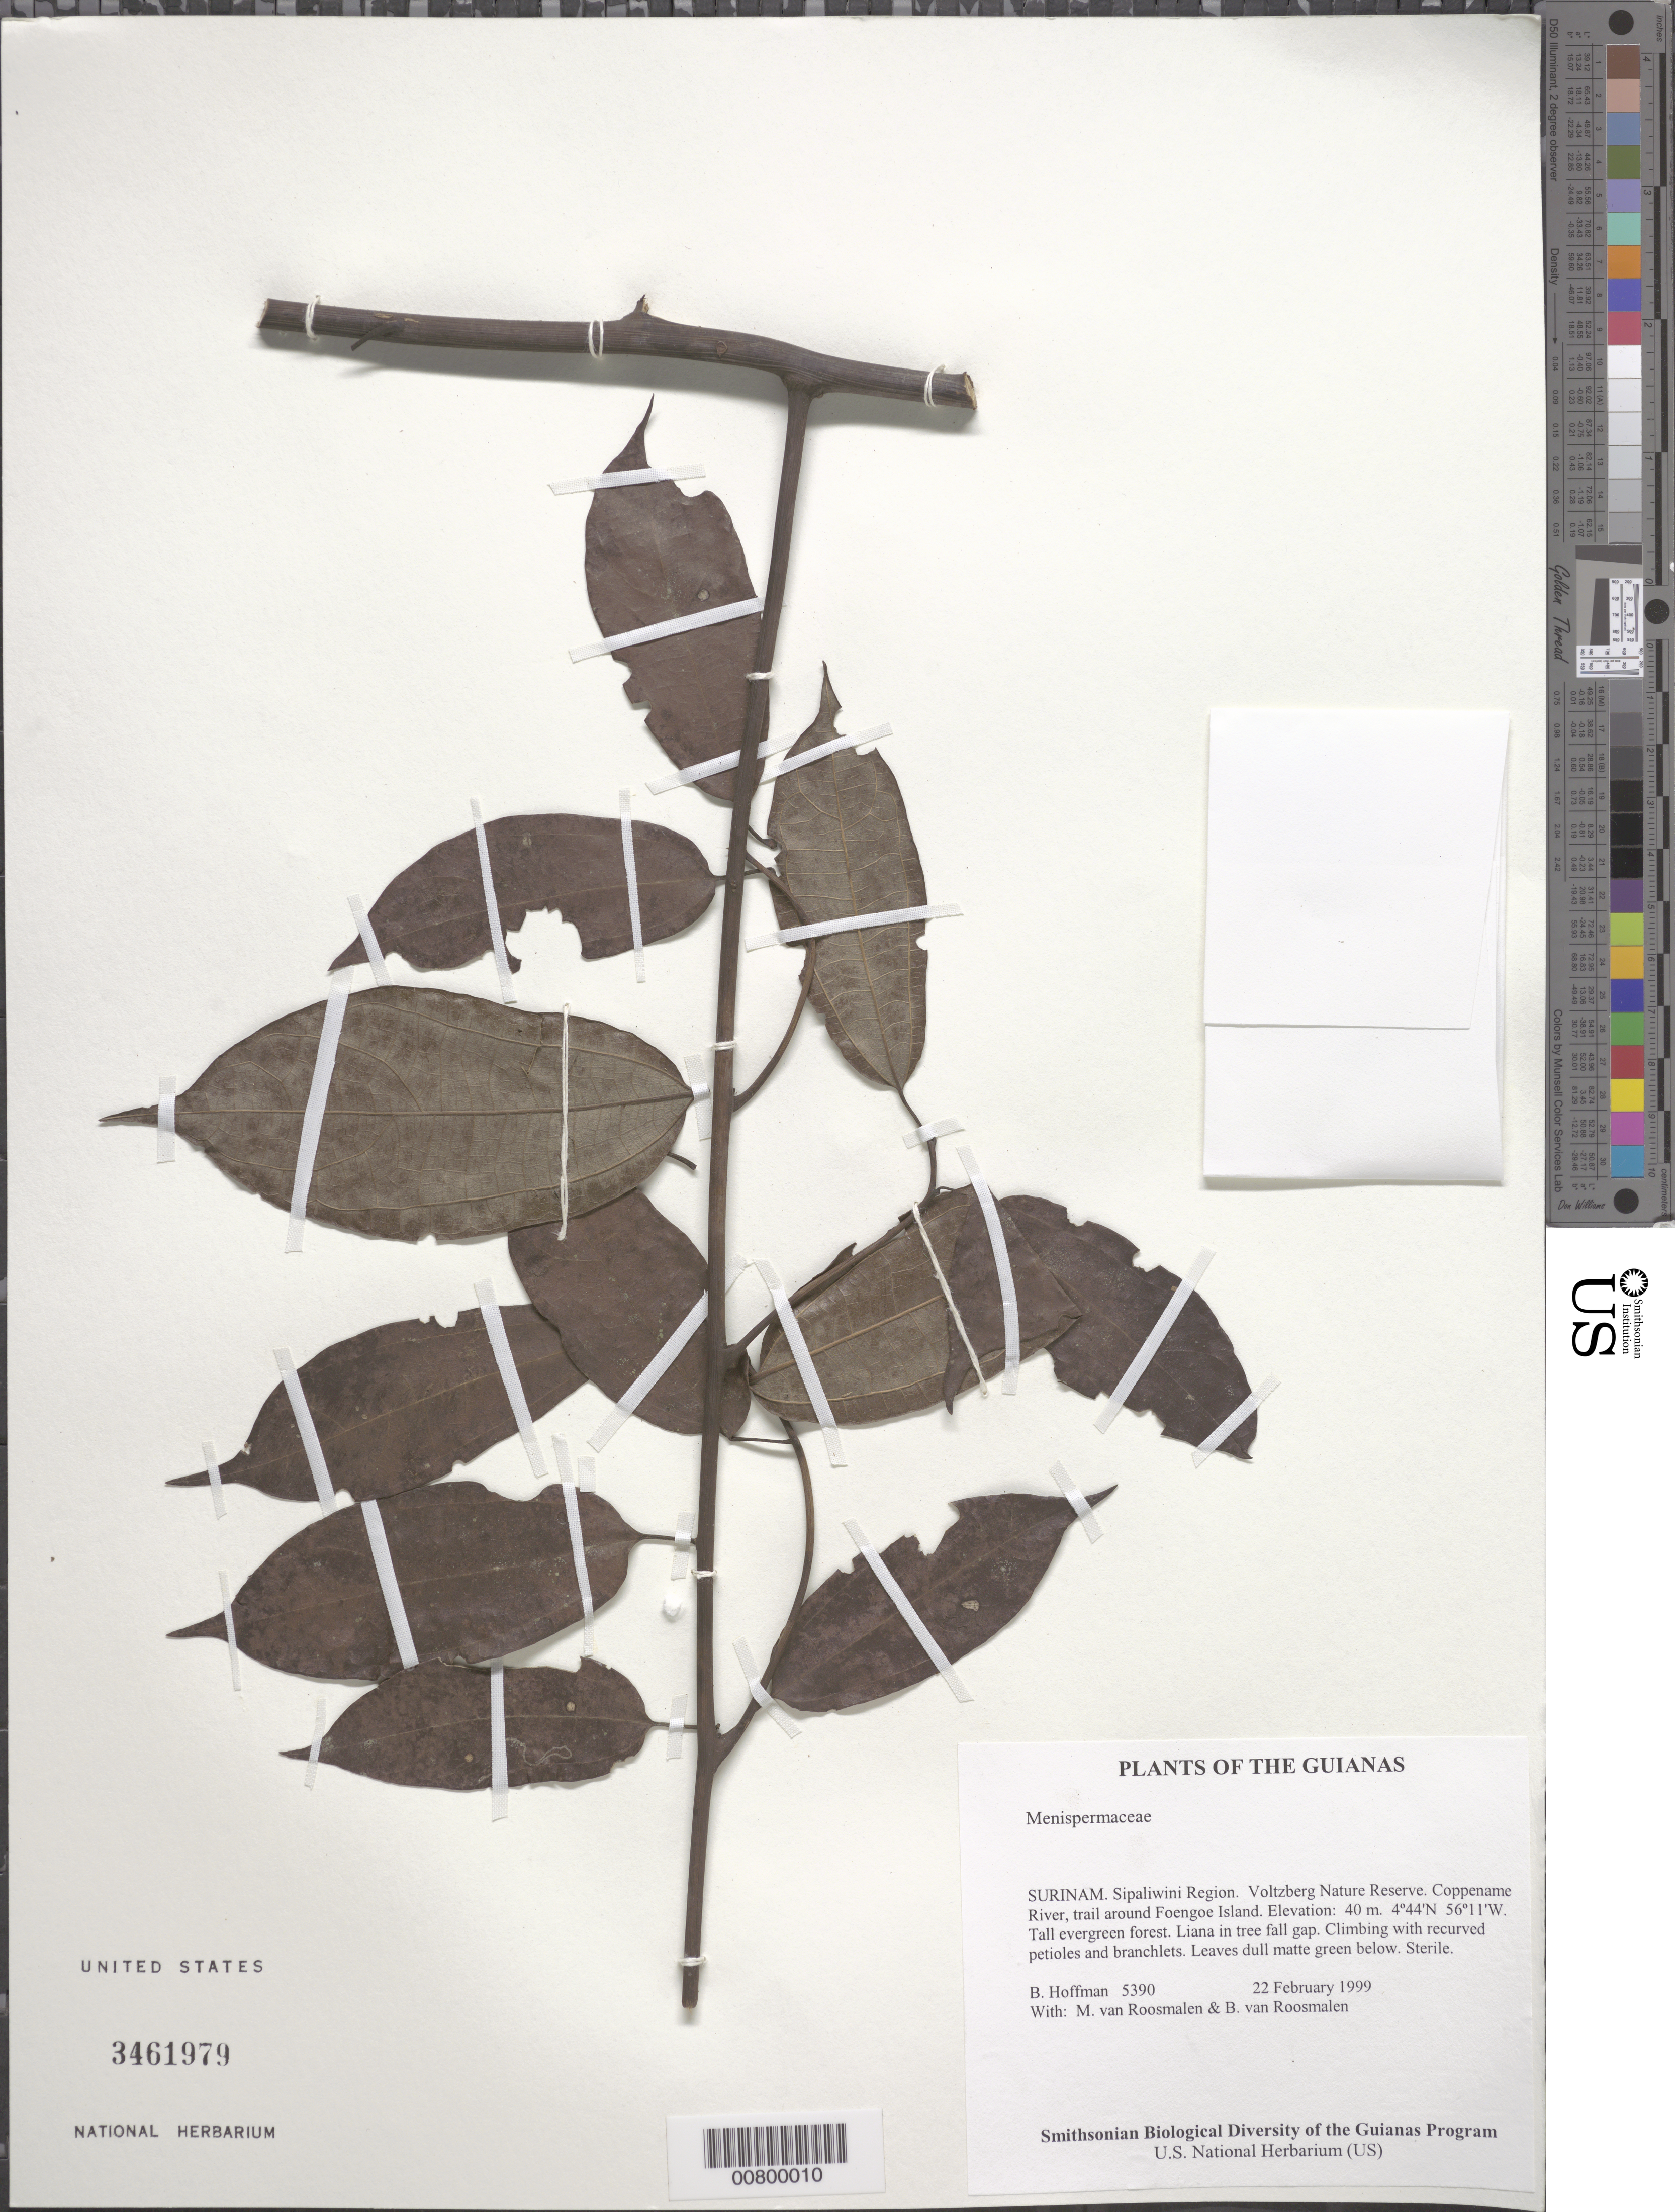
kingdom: Plantae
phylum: Tracheophyta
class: Magnoliopsida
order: Ranunculales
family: Menispermaceae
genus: Abuta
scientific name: Abuta grandifolia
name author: (Mart.) Sandwith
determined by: Acevedo-Rodríguez, P., (BOT), Smithsonian Institution - National Museum of Natural History (UNITED STATES)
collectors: B. Hoffman, M. Roosmalen & B. Van Roosmalen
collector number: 5390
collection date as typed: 22 February 1999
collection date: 1999-02-22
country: Suriname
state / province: Sipaliwini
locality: Voltzberg Nature Reserve. Coppename River, trail around Foengoe Island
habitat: Tall evergreen forest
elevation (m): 40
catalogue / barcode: US 3461979